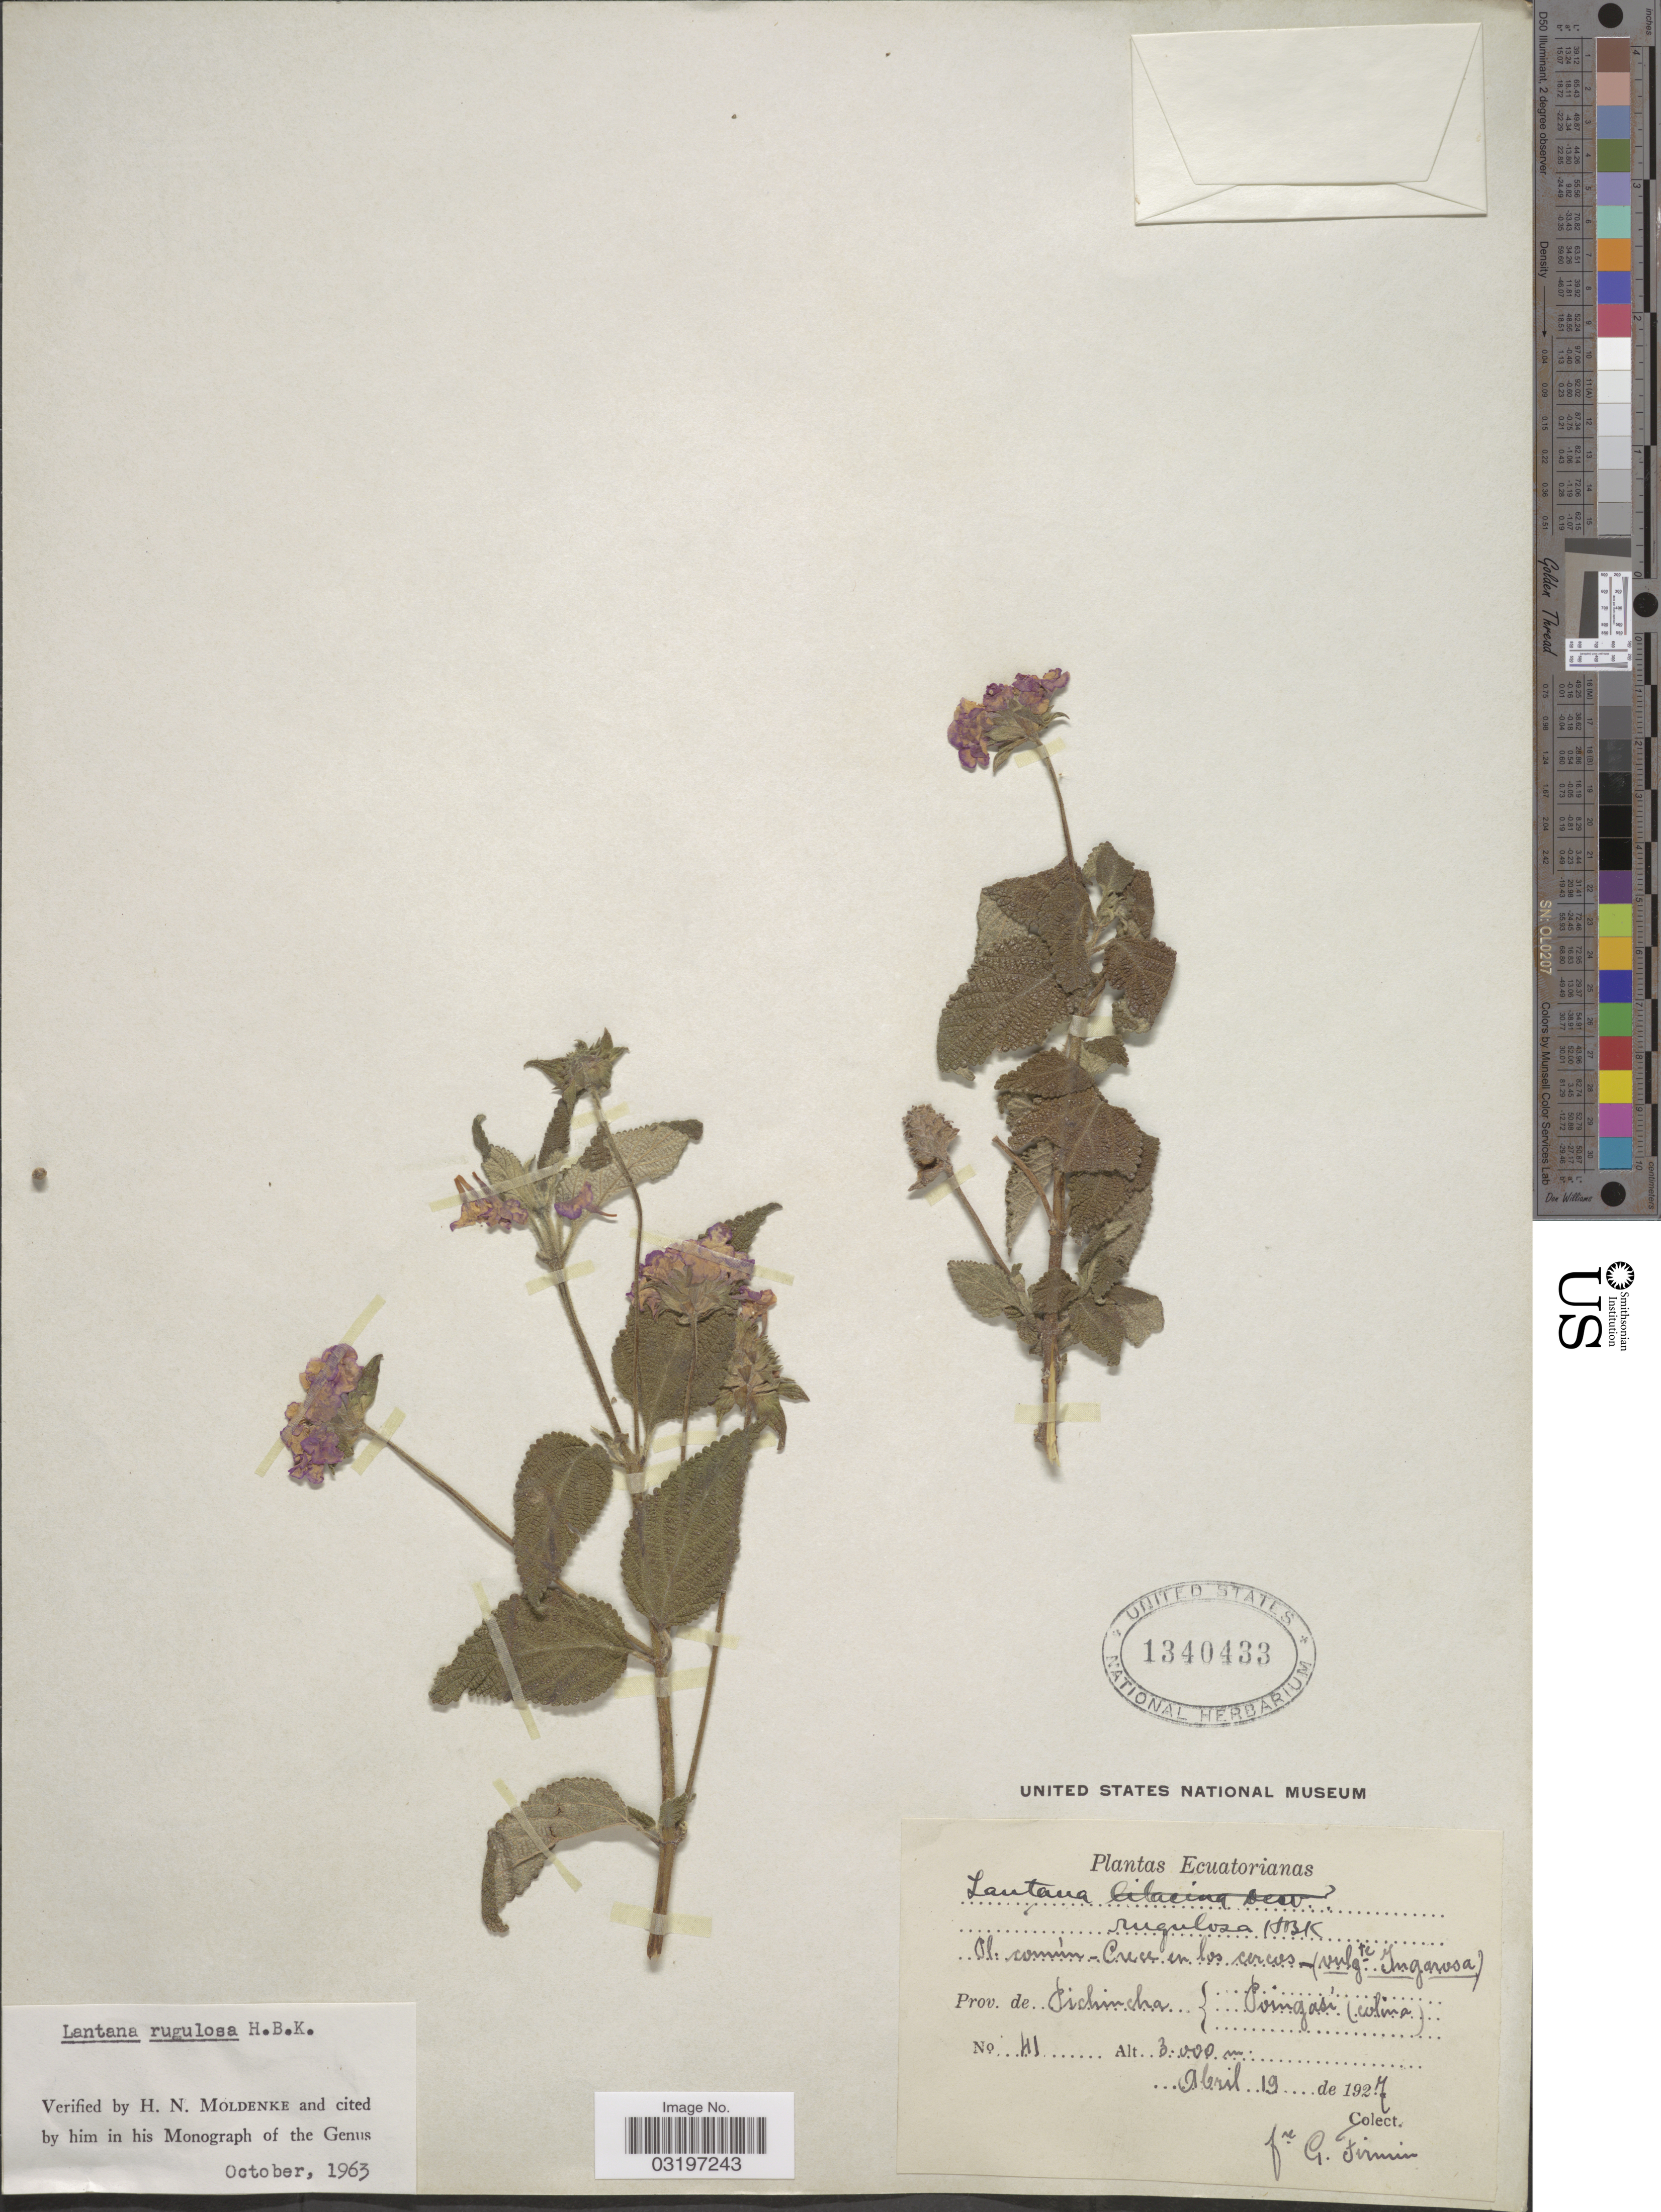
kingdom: Plantae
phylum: Tracheophyta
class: Magnoliopsida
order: Lamiales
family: Verbenaceae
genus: Lantana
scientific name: Lantana rugulosa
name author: Kunth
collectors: F. Firmin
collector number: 41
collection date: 1927-04-19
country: Ecuador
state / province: Pichincha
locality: Poingasí (colina).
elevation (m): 3000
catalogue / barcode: US 1340433